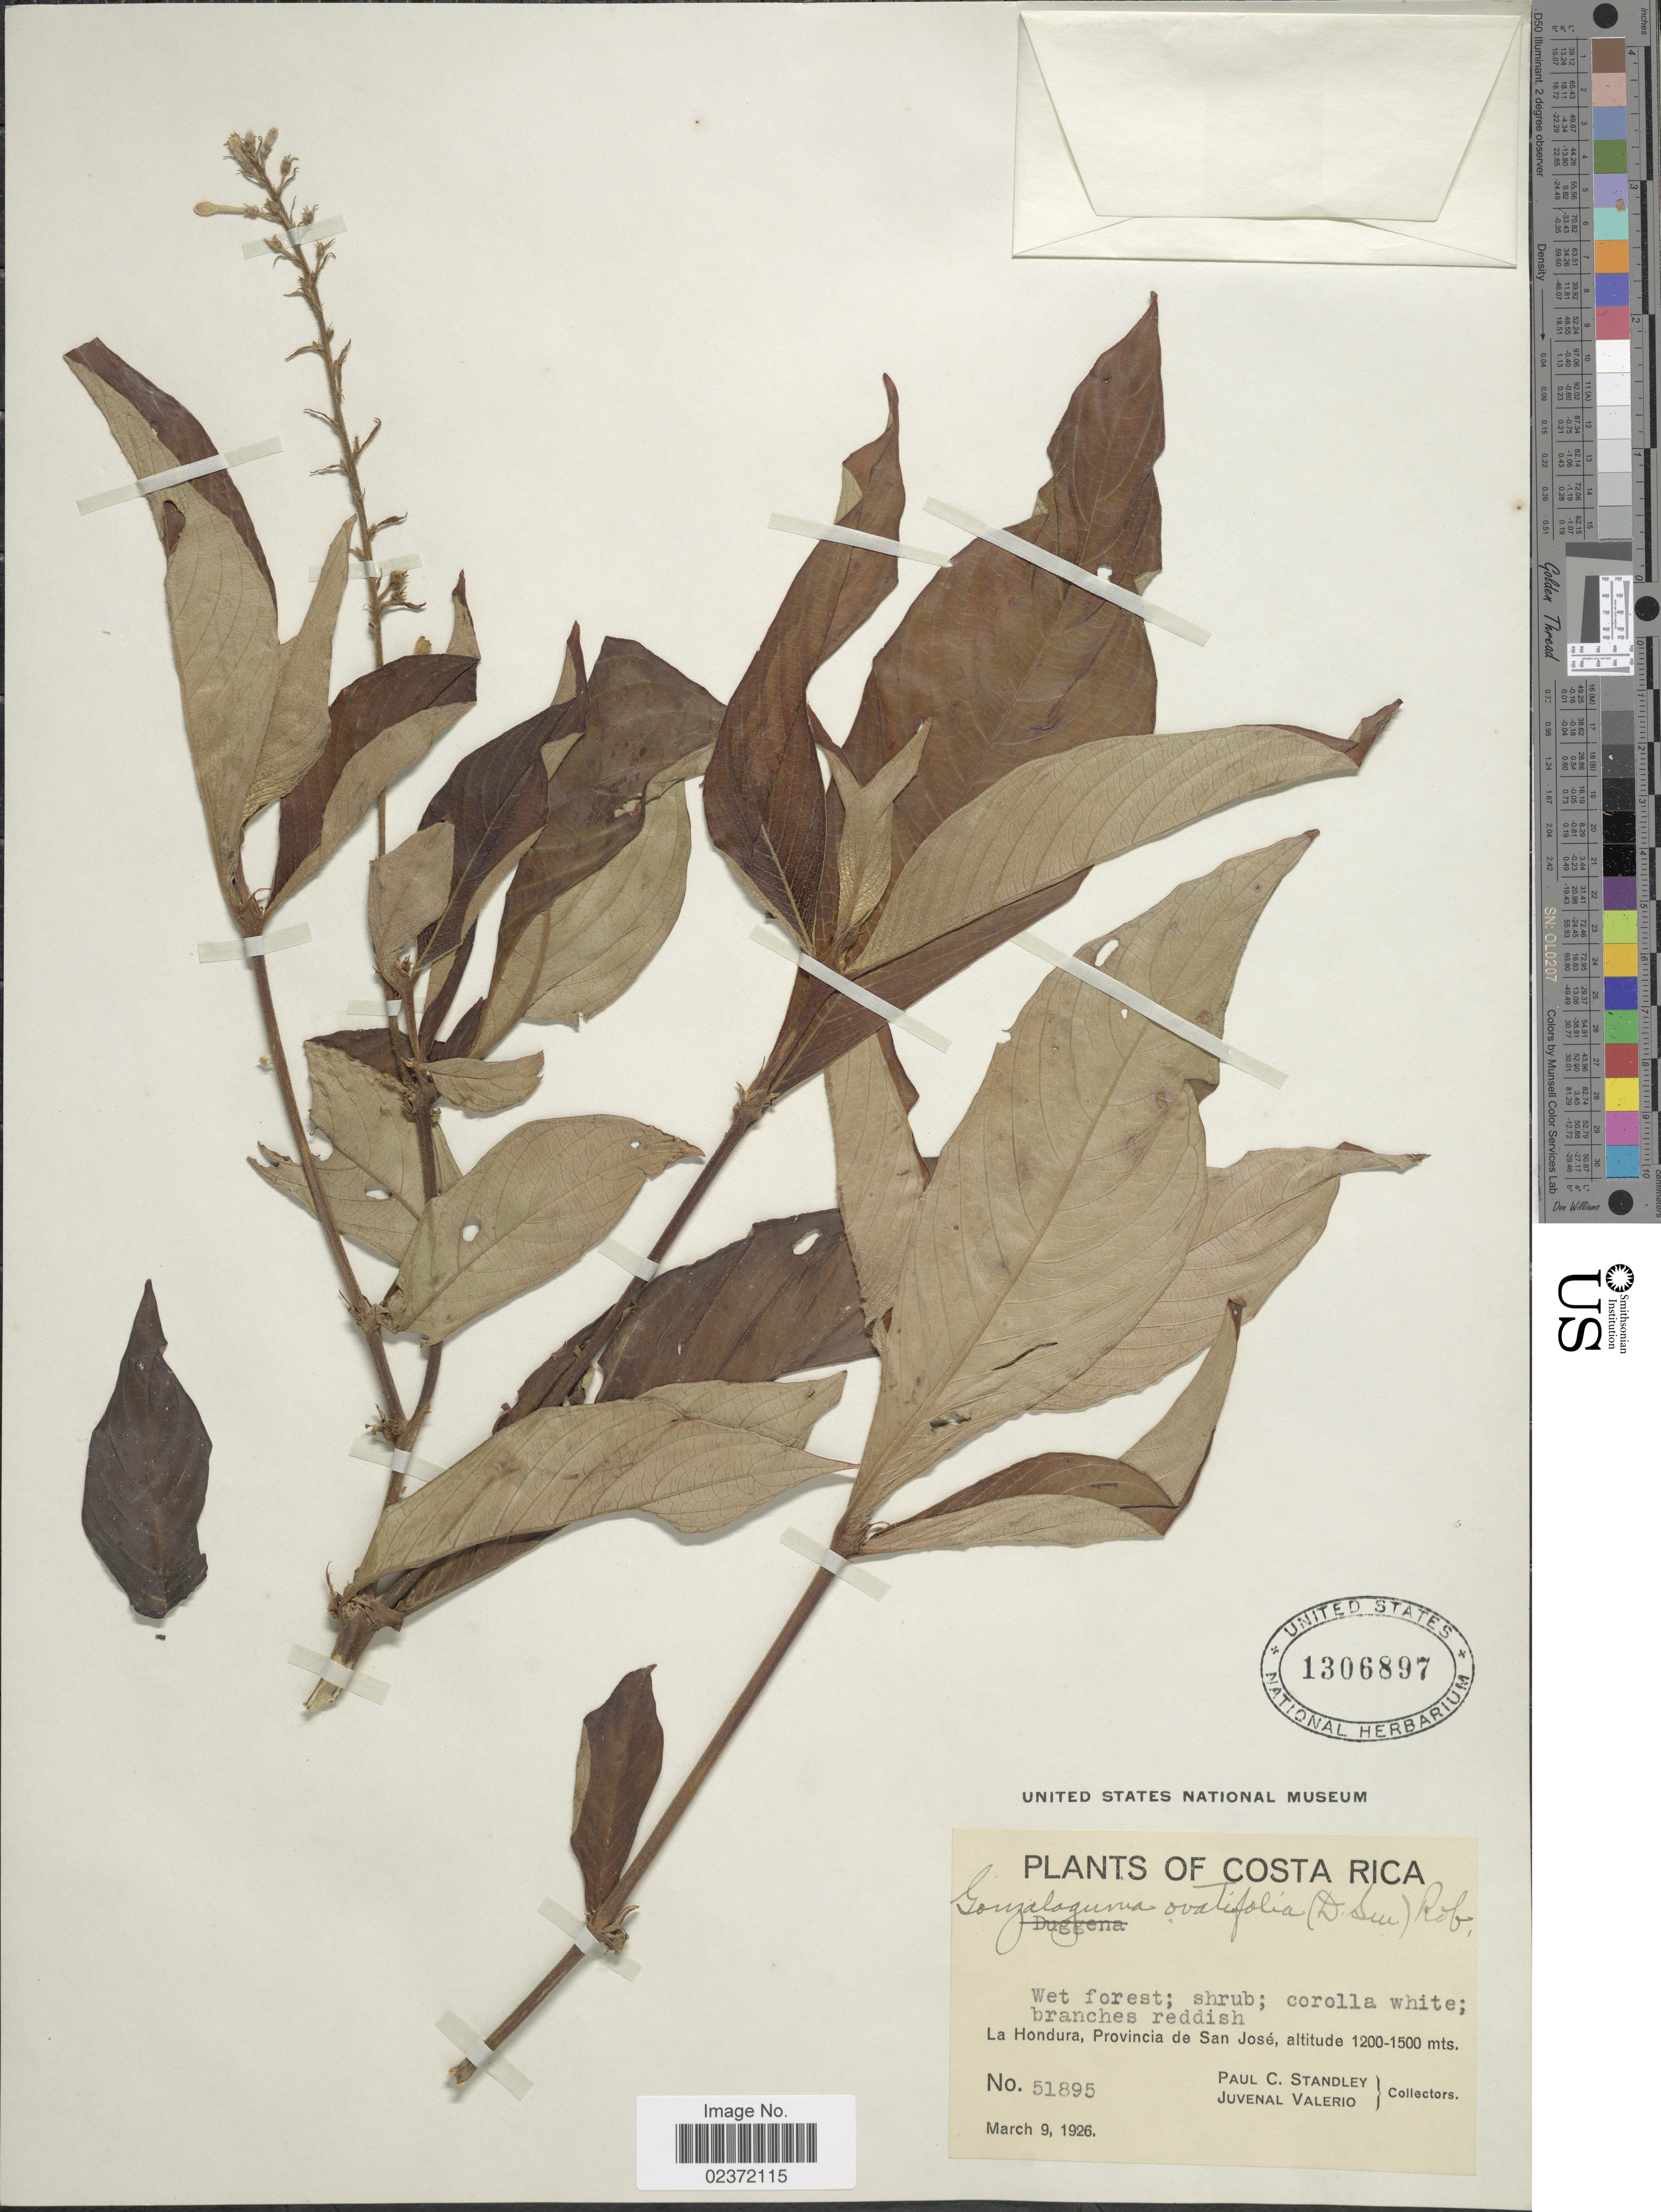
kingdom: Plantae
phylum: Tracheophyta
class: Magnoliopsida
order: Gentianales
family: Rubiaceae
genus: Gonzalagunia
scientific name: Gonzalagunia ovatifolia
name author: (Donn. Sm.) B.L. Rob.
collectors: P. C. Standley & J. Valerio R.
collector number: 51895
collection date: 1926-03-09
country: Costa Rica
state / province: San José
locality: La Hondura, Provincia de San Jose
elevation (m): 1200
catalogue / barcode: US 1306897